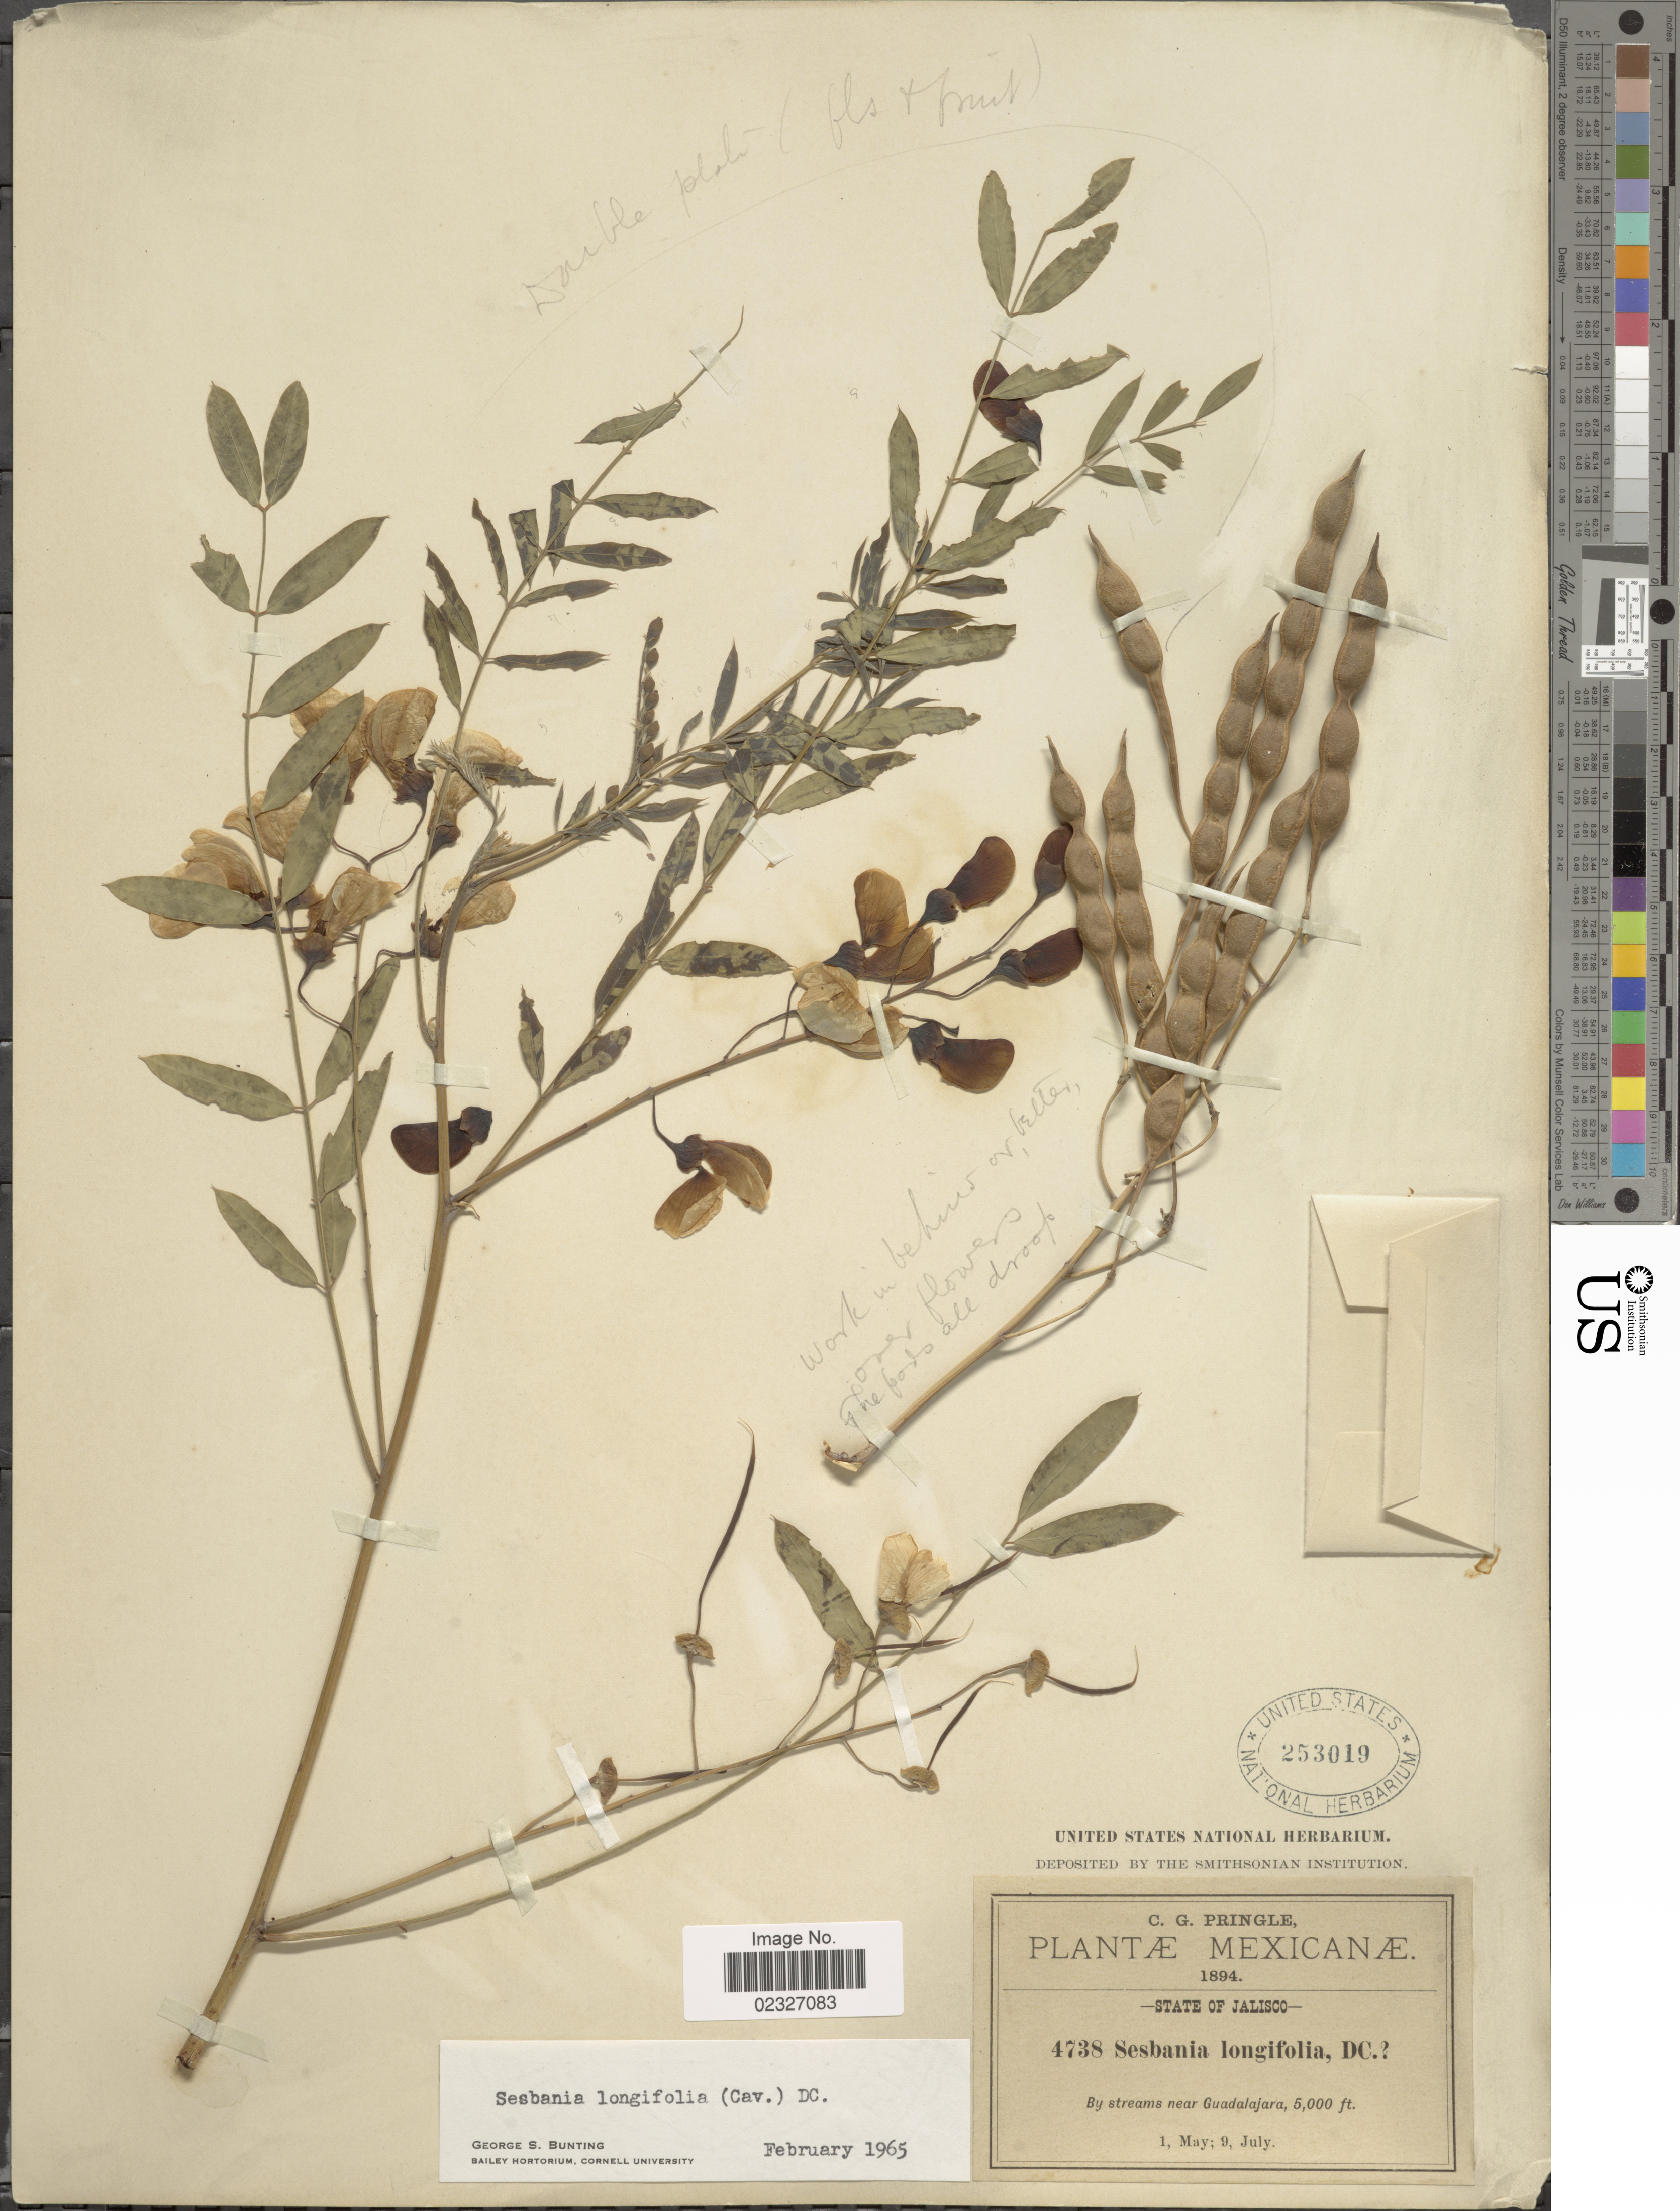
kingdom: Plantae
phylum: Tracheophyta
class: Magnoliopsida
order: Fabales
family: Fabaceae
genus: Sesbania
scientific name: Sesbania longifolia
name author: DC.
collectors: C. G. Pringle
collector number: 4738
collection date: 1894-05-01/1894-07-09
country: Mexico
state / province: Jalisco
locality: By streams near Guadalajara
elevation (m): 1524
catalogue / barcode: US 253019